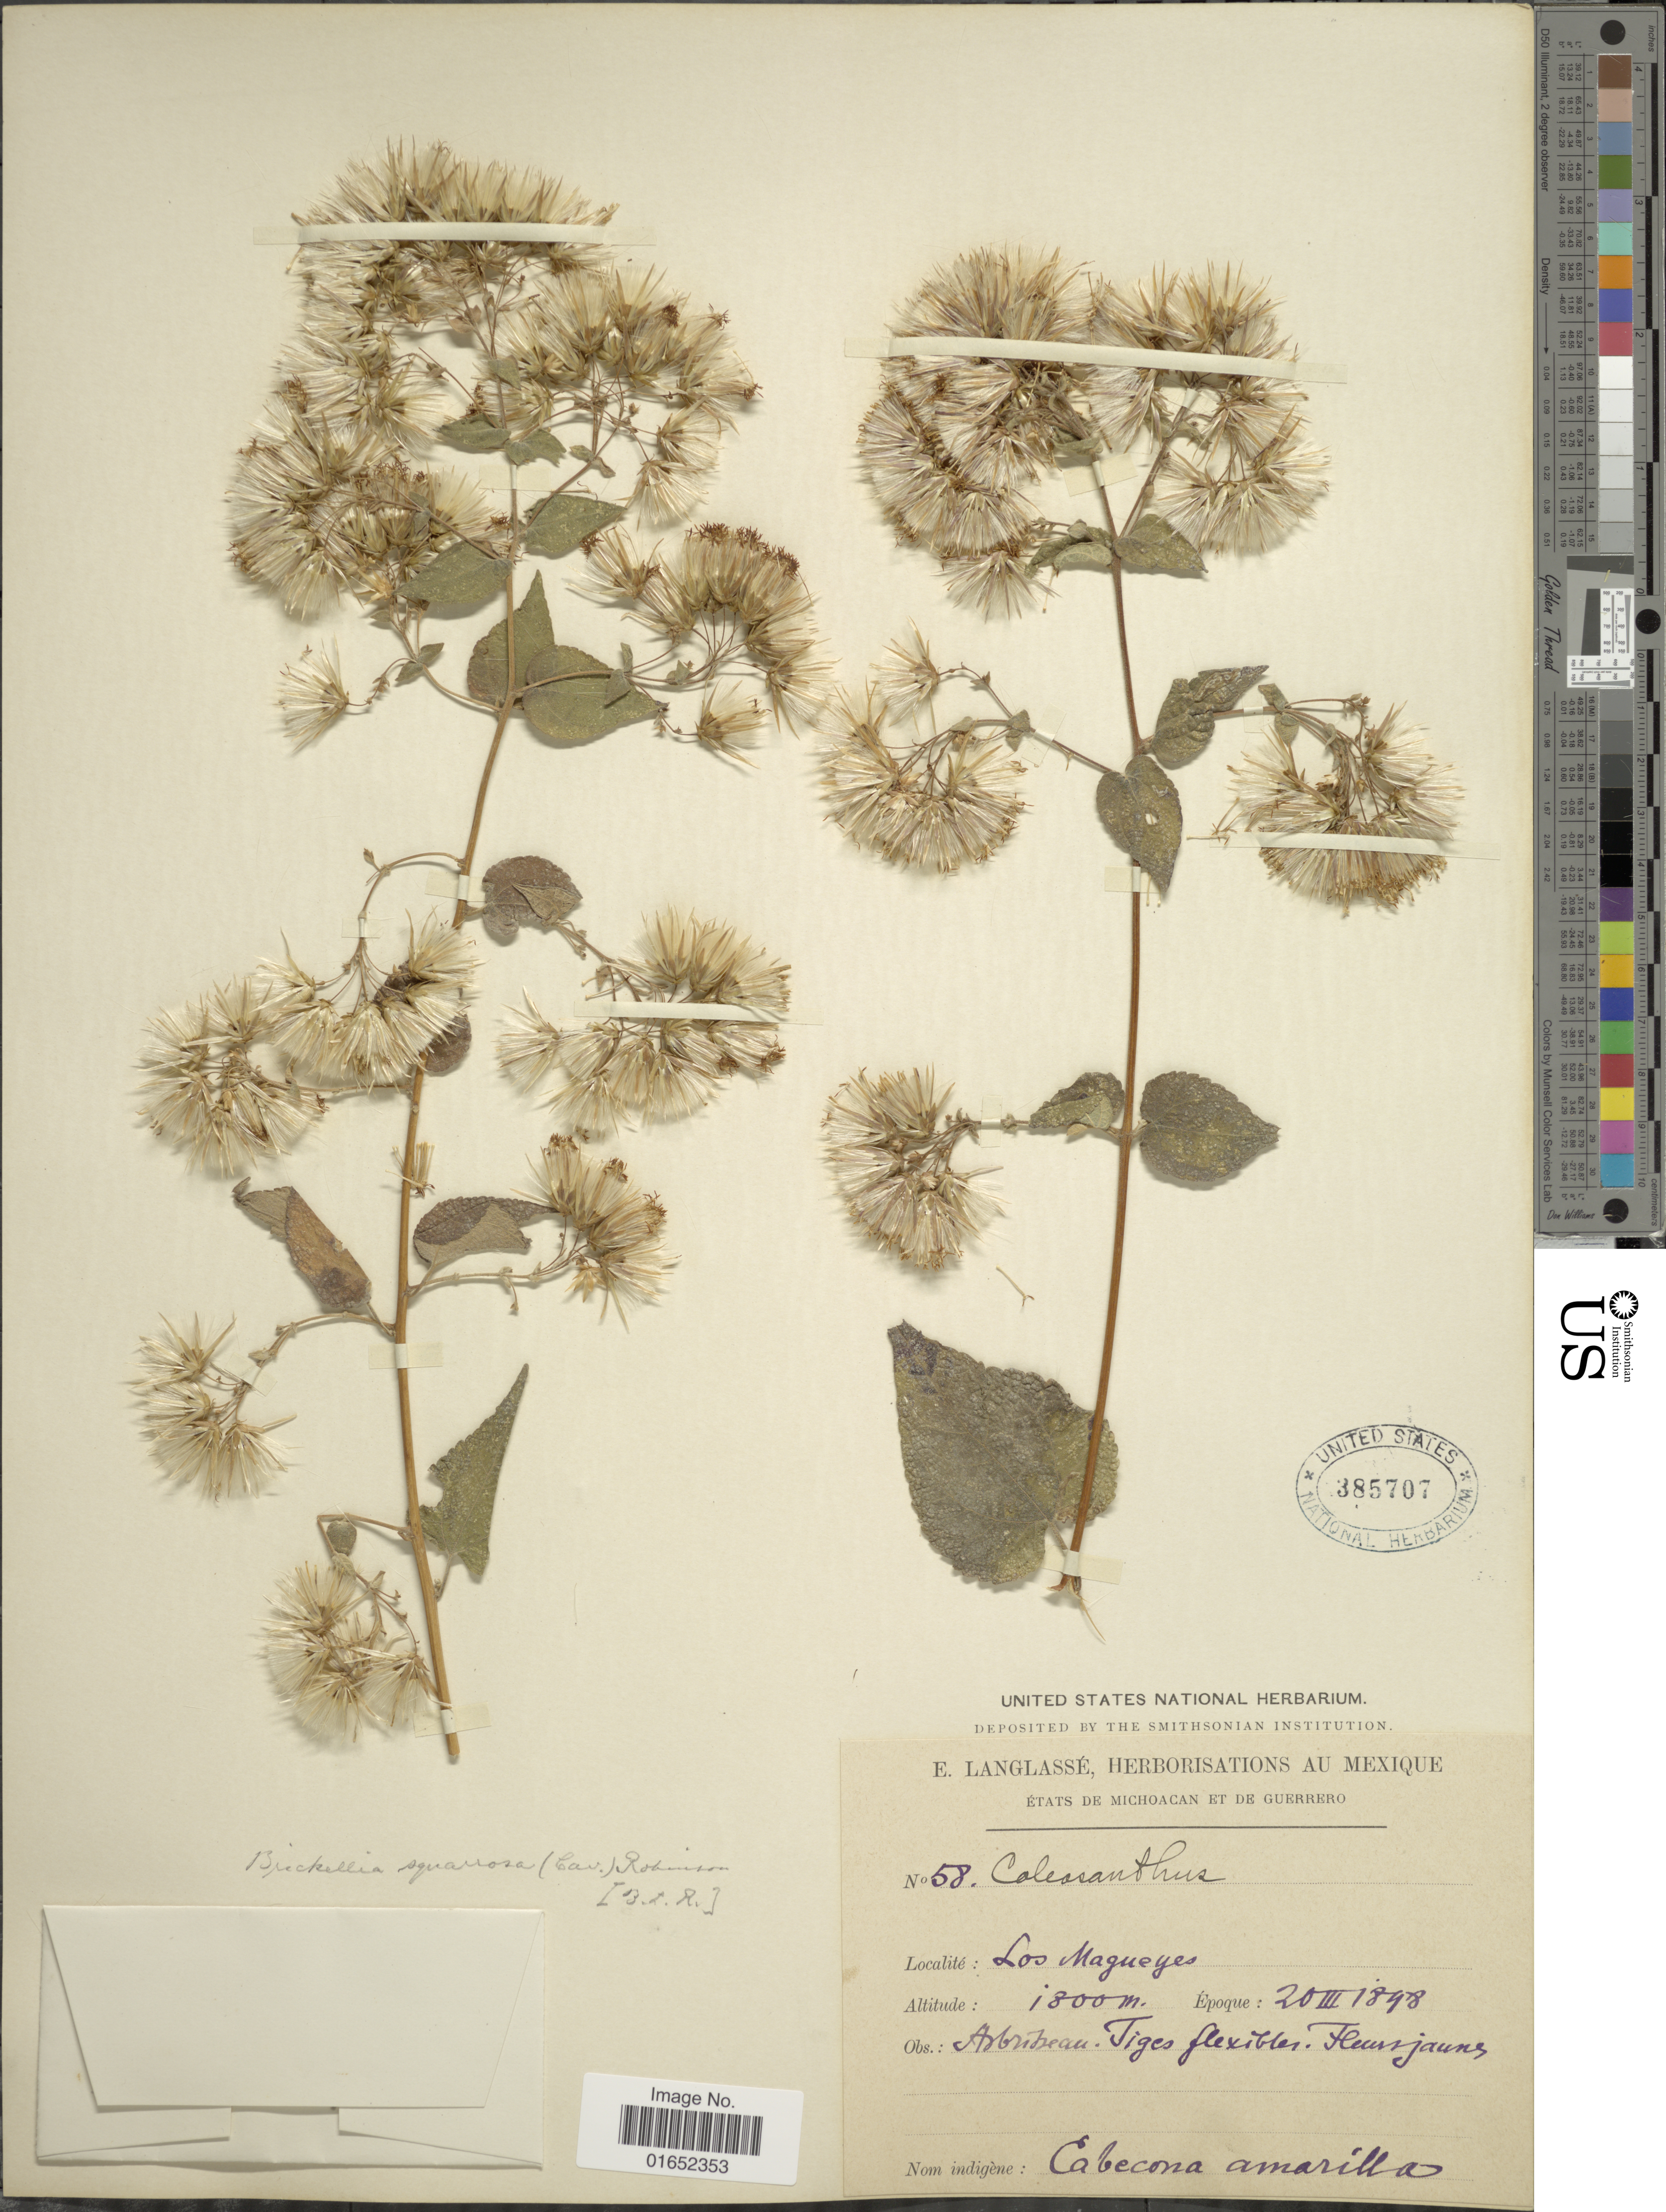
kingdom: Plantae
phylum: Tracheophyta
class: Magnoliopsida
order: Asterales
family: Asteraceae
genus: Brickellia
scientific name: Brickellia squarrosa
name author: B.L. Rob. & Seaton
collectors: E. Langlassé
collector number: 58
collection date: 1898-03-20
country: Mexico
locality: États de Michoacan et de Guerrero, Los Magueyes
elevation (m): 1800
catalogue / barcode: US 385707